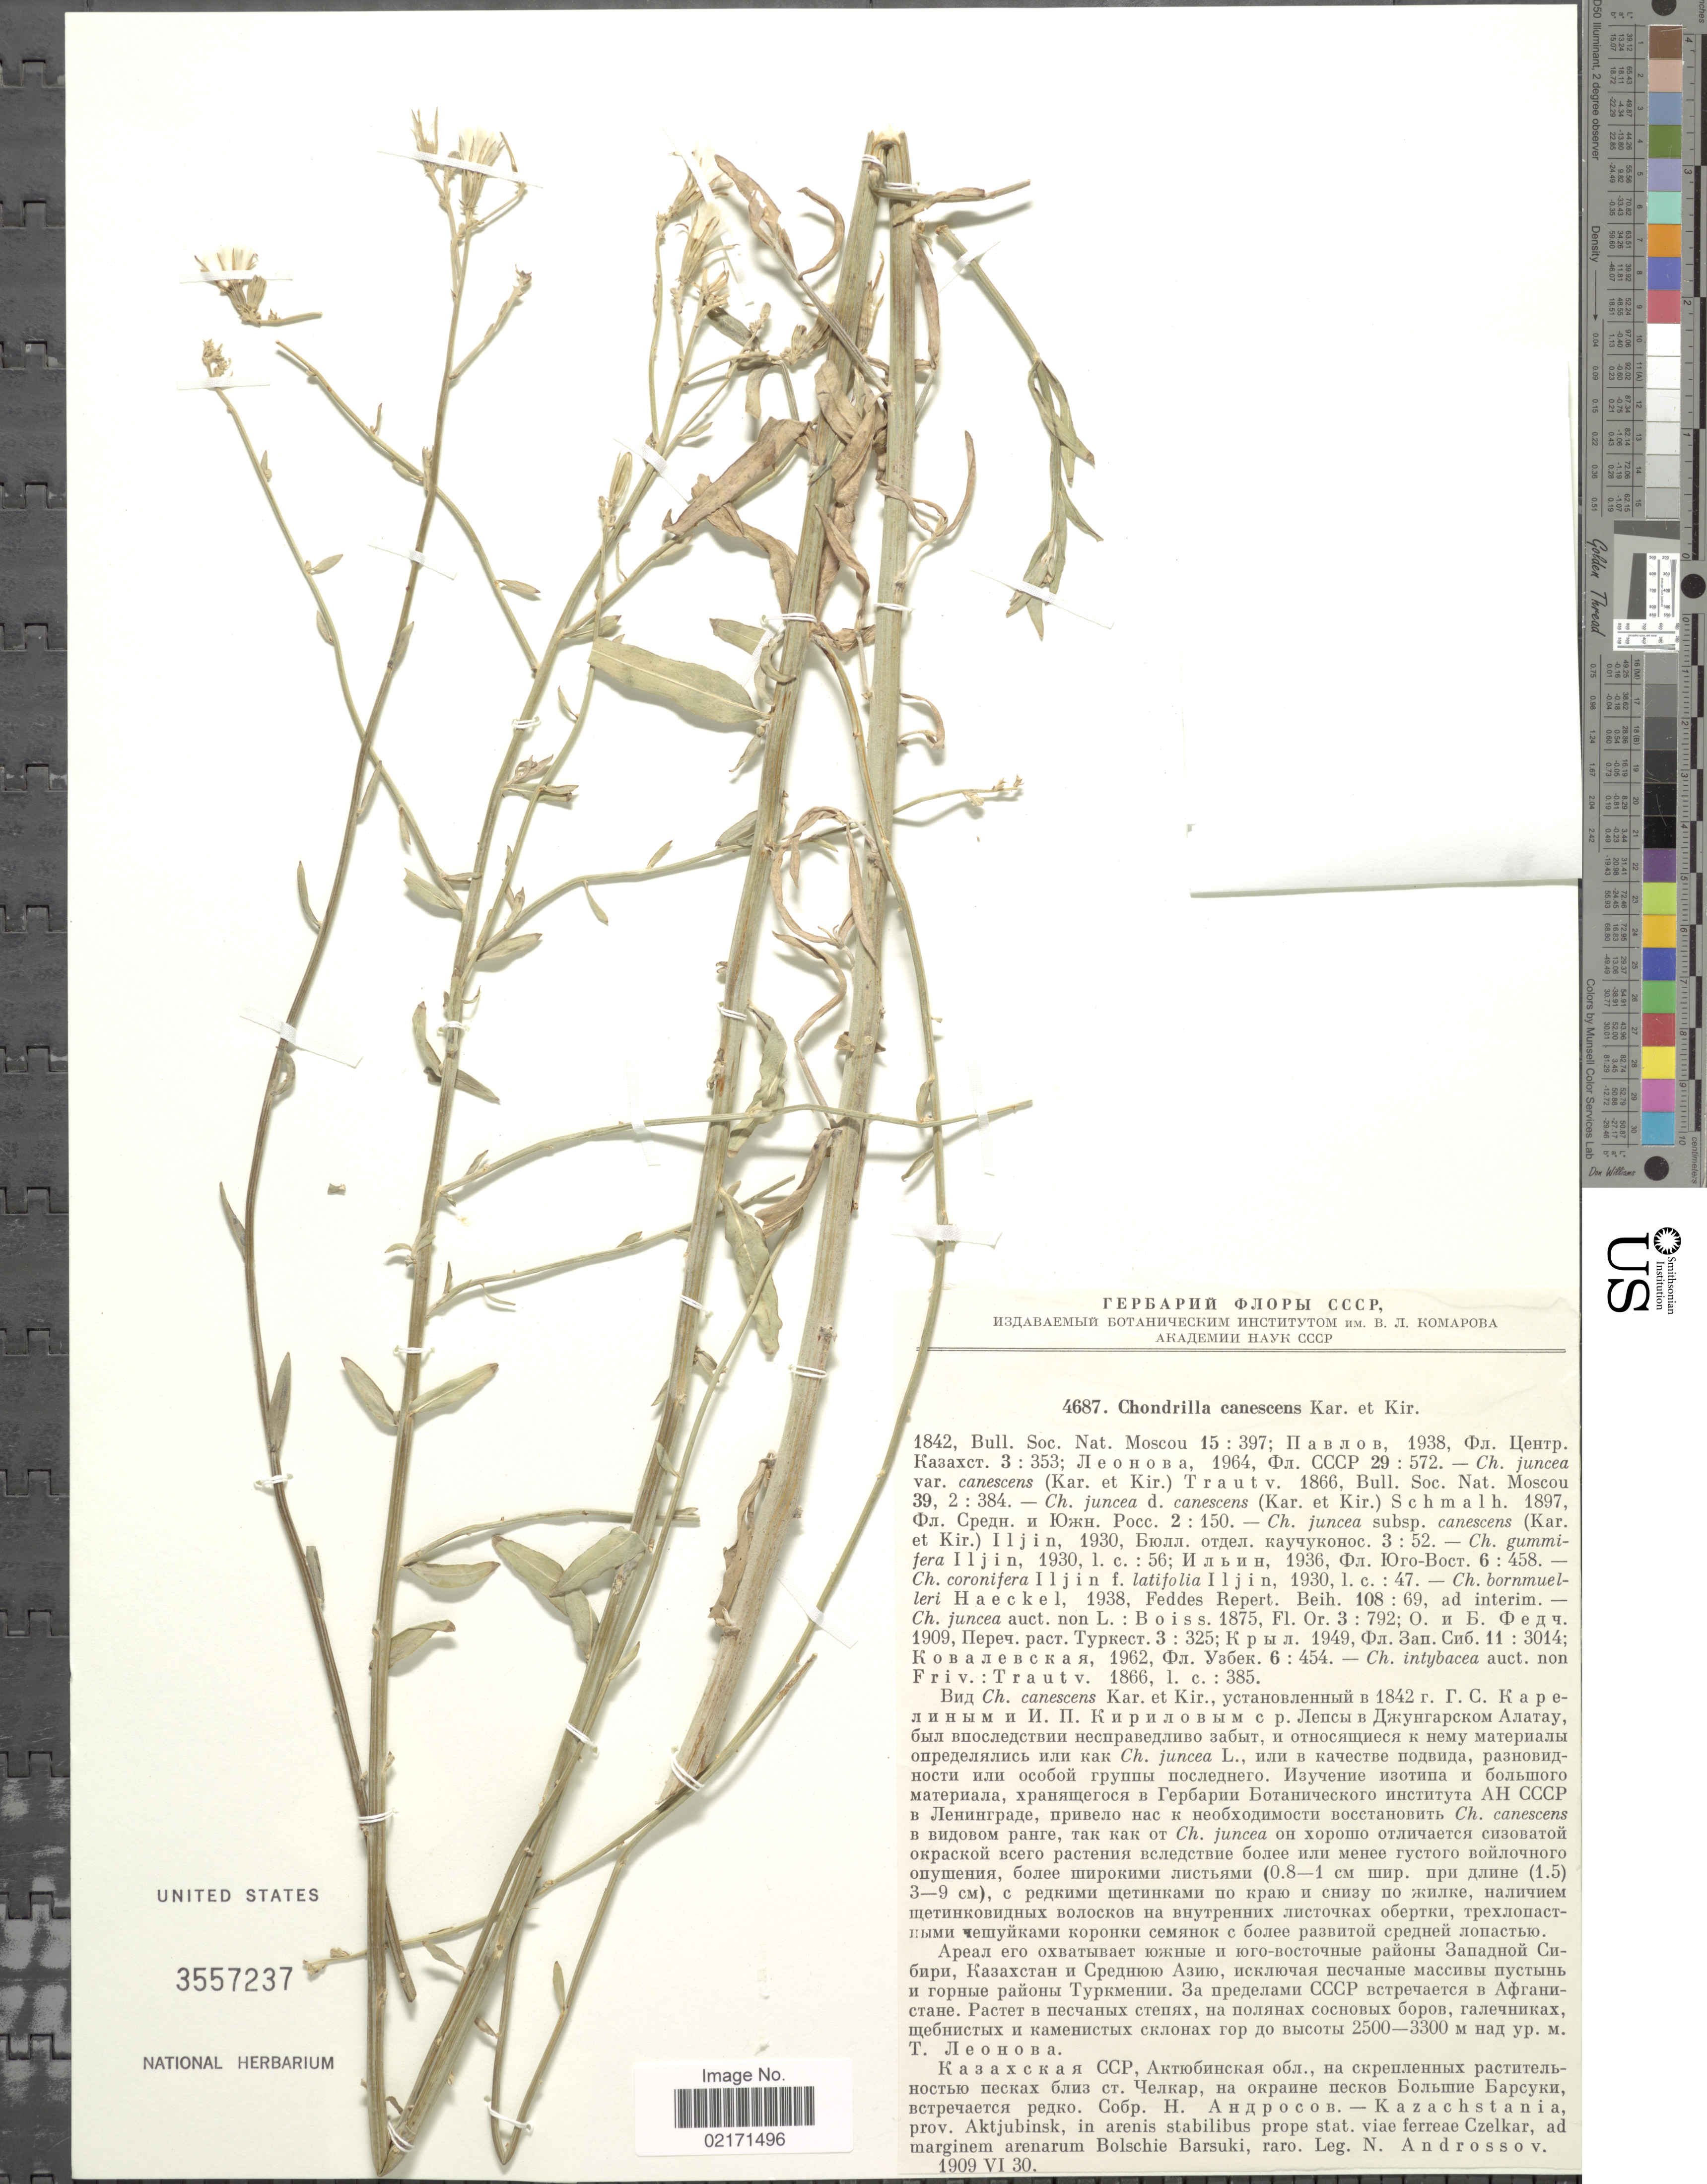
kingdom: Plantae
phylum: Tracheophyta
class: Magnoliopsida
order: Asterales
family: Asteraceae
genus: Chondrilla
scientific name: Chondrilla canescens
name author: Kar. & Kir.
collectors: N. Androssov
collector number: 4687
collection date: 1909-06-30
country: Kazakhstan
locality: Kazachstania, prov. Aktjubinsk, in arenis stabilibus prope stat. viae ferreae Czelkar, ad marginem arenarum Bloschie Barsuki, raro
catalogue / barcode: US 3557237